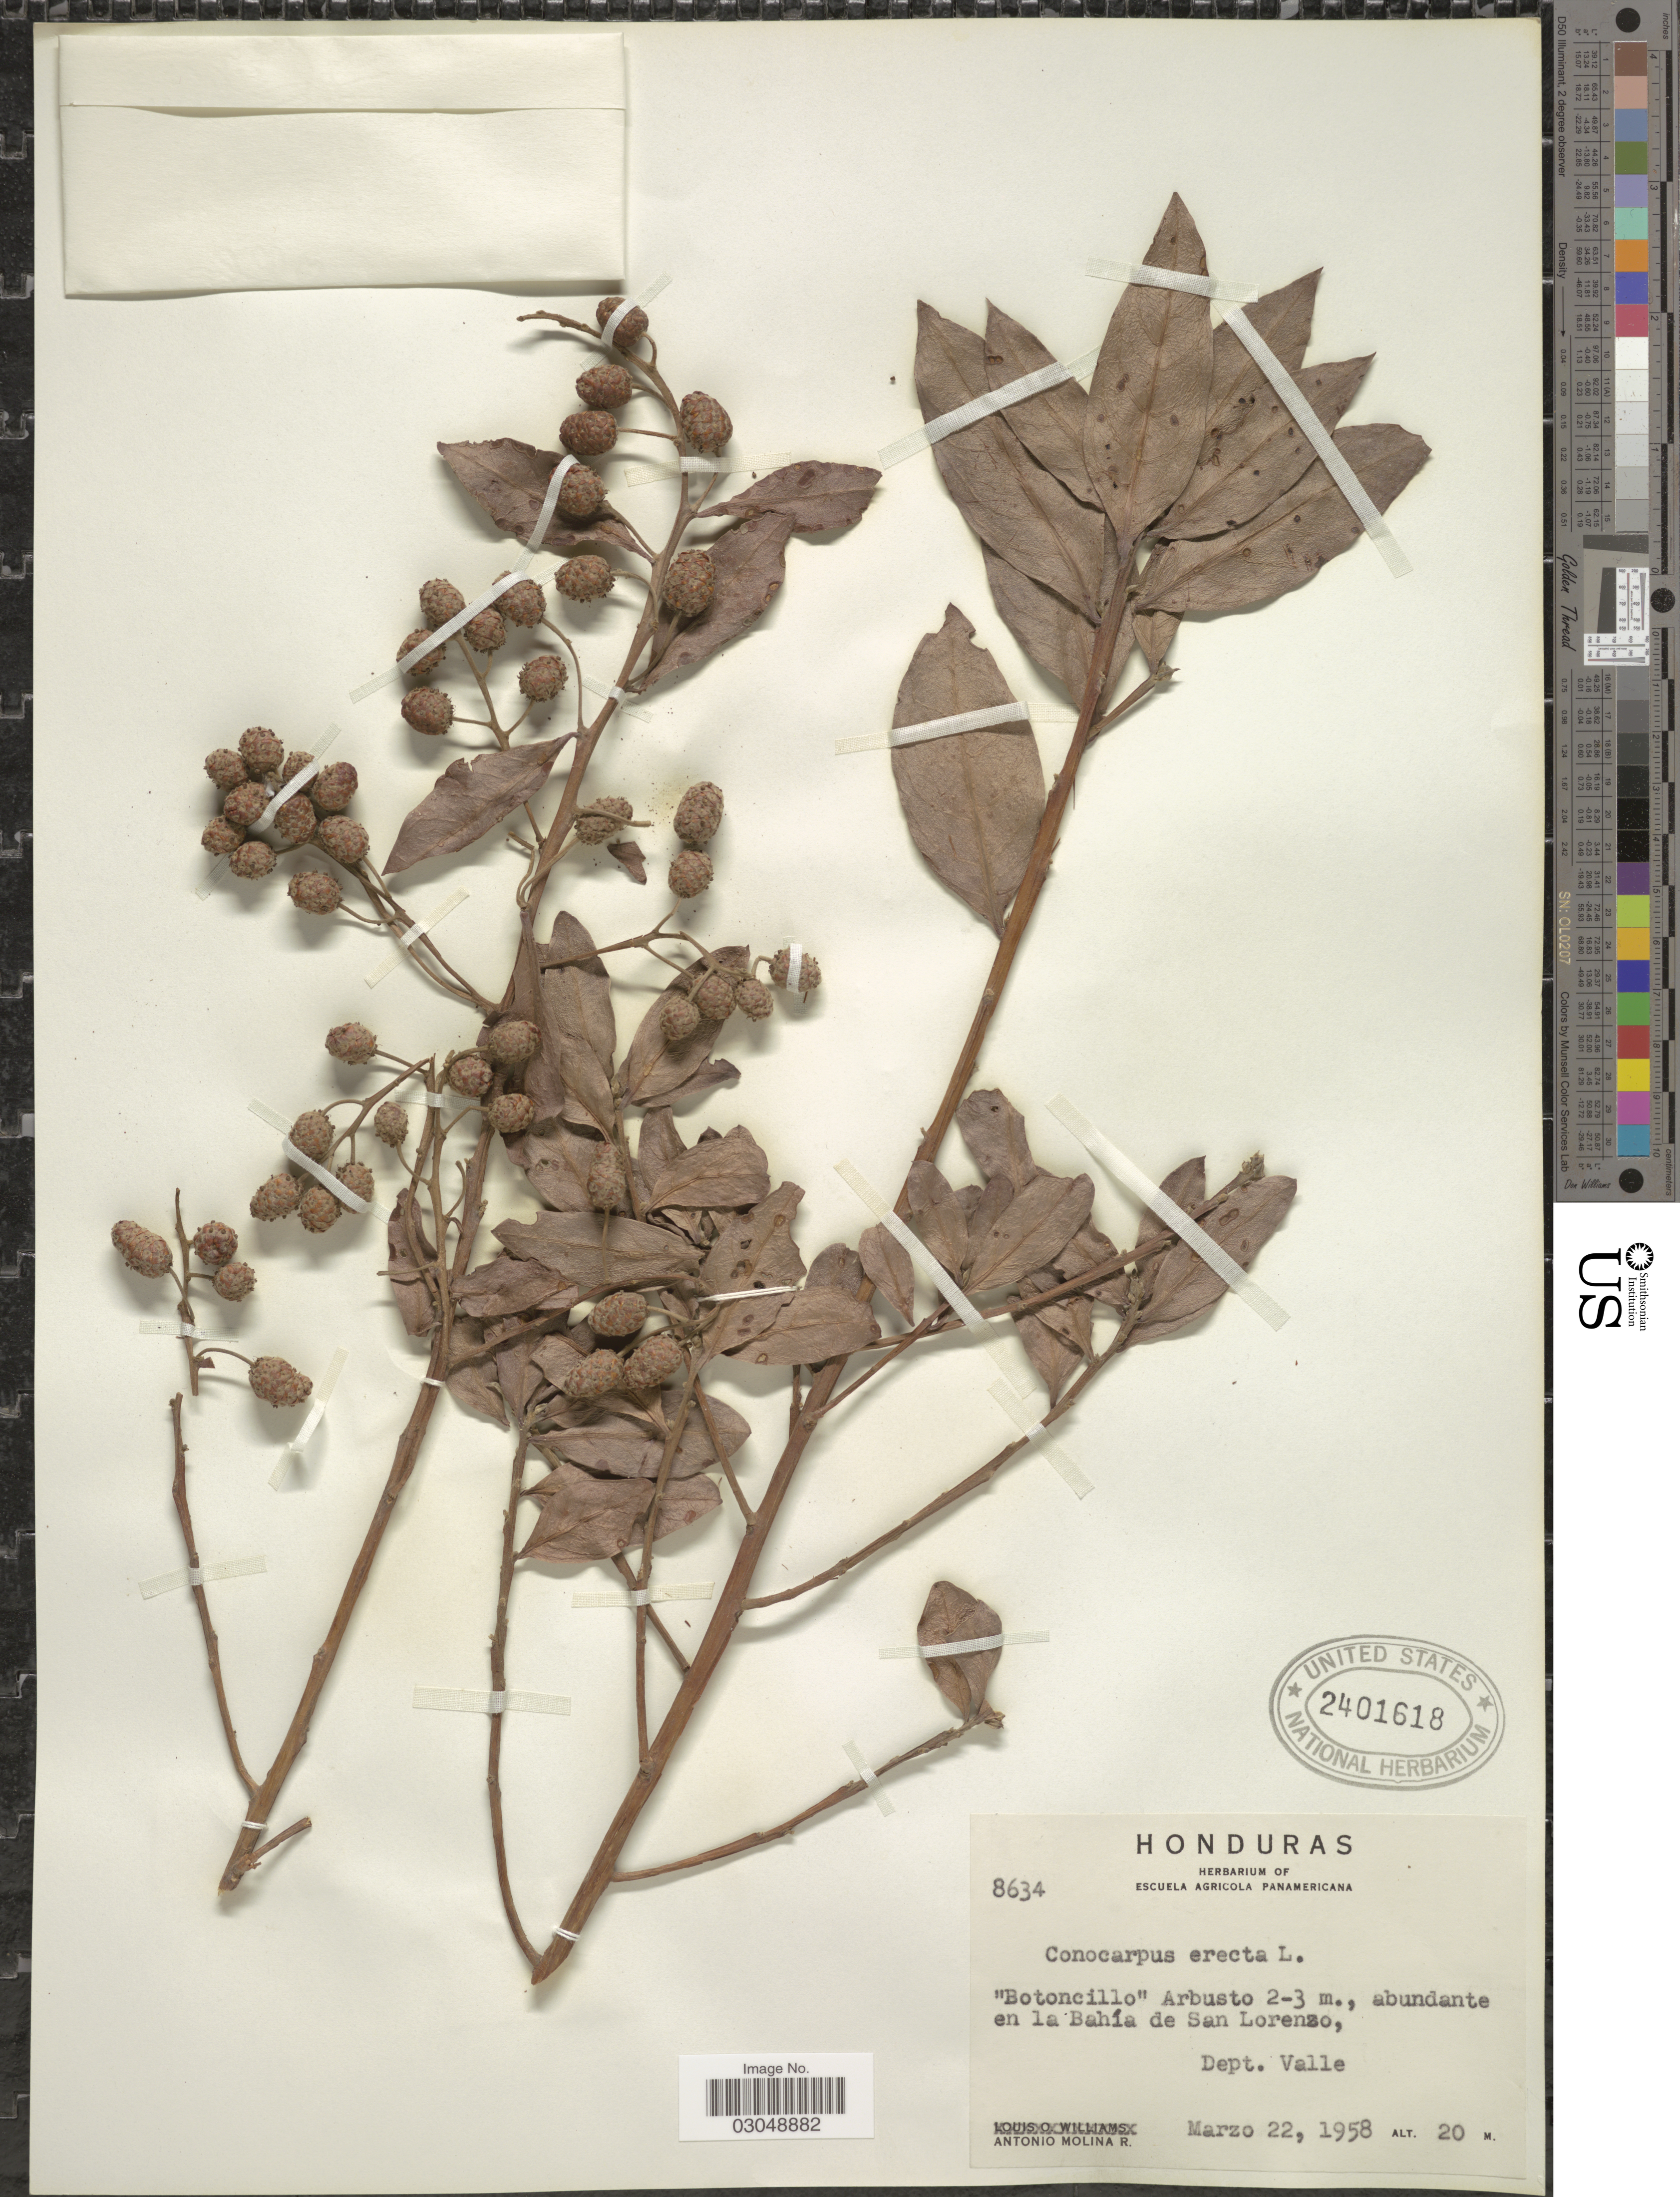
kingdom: Plantae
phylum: Tracheophyta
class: Magnoliopsida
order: Myrtales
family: Combretaceae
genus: Conocarpus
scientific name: Conocarpus erectus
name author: L.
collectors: A. Molina R.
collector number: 8634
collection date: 1958-03-22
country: Honduras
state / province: Valle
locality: Abundante en la Bahía de San Lorenzo, Dept. Valle.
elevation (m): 20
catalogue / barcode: US 2401618